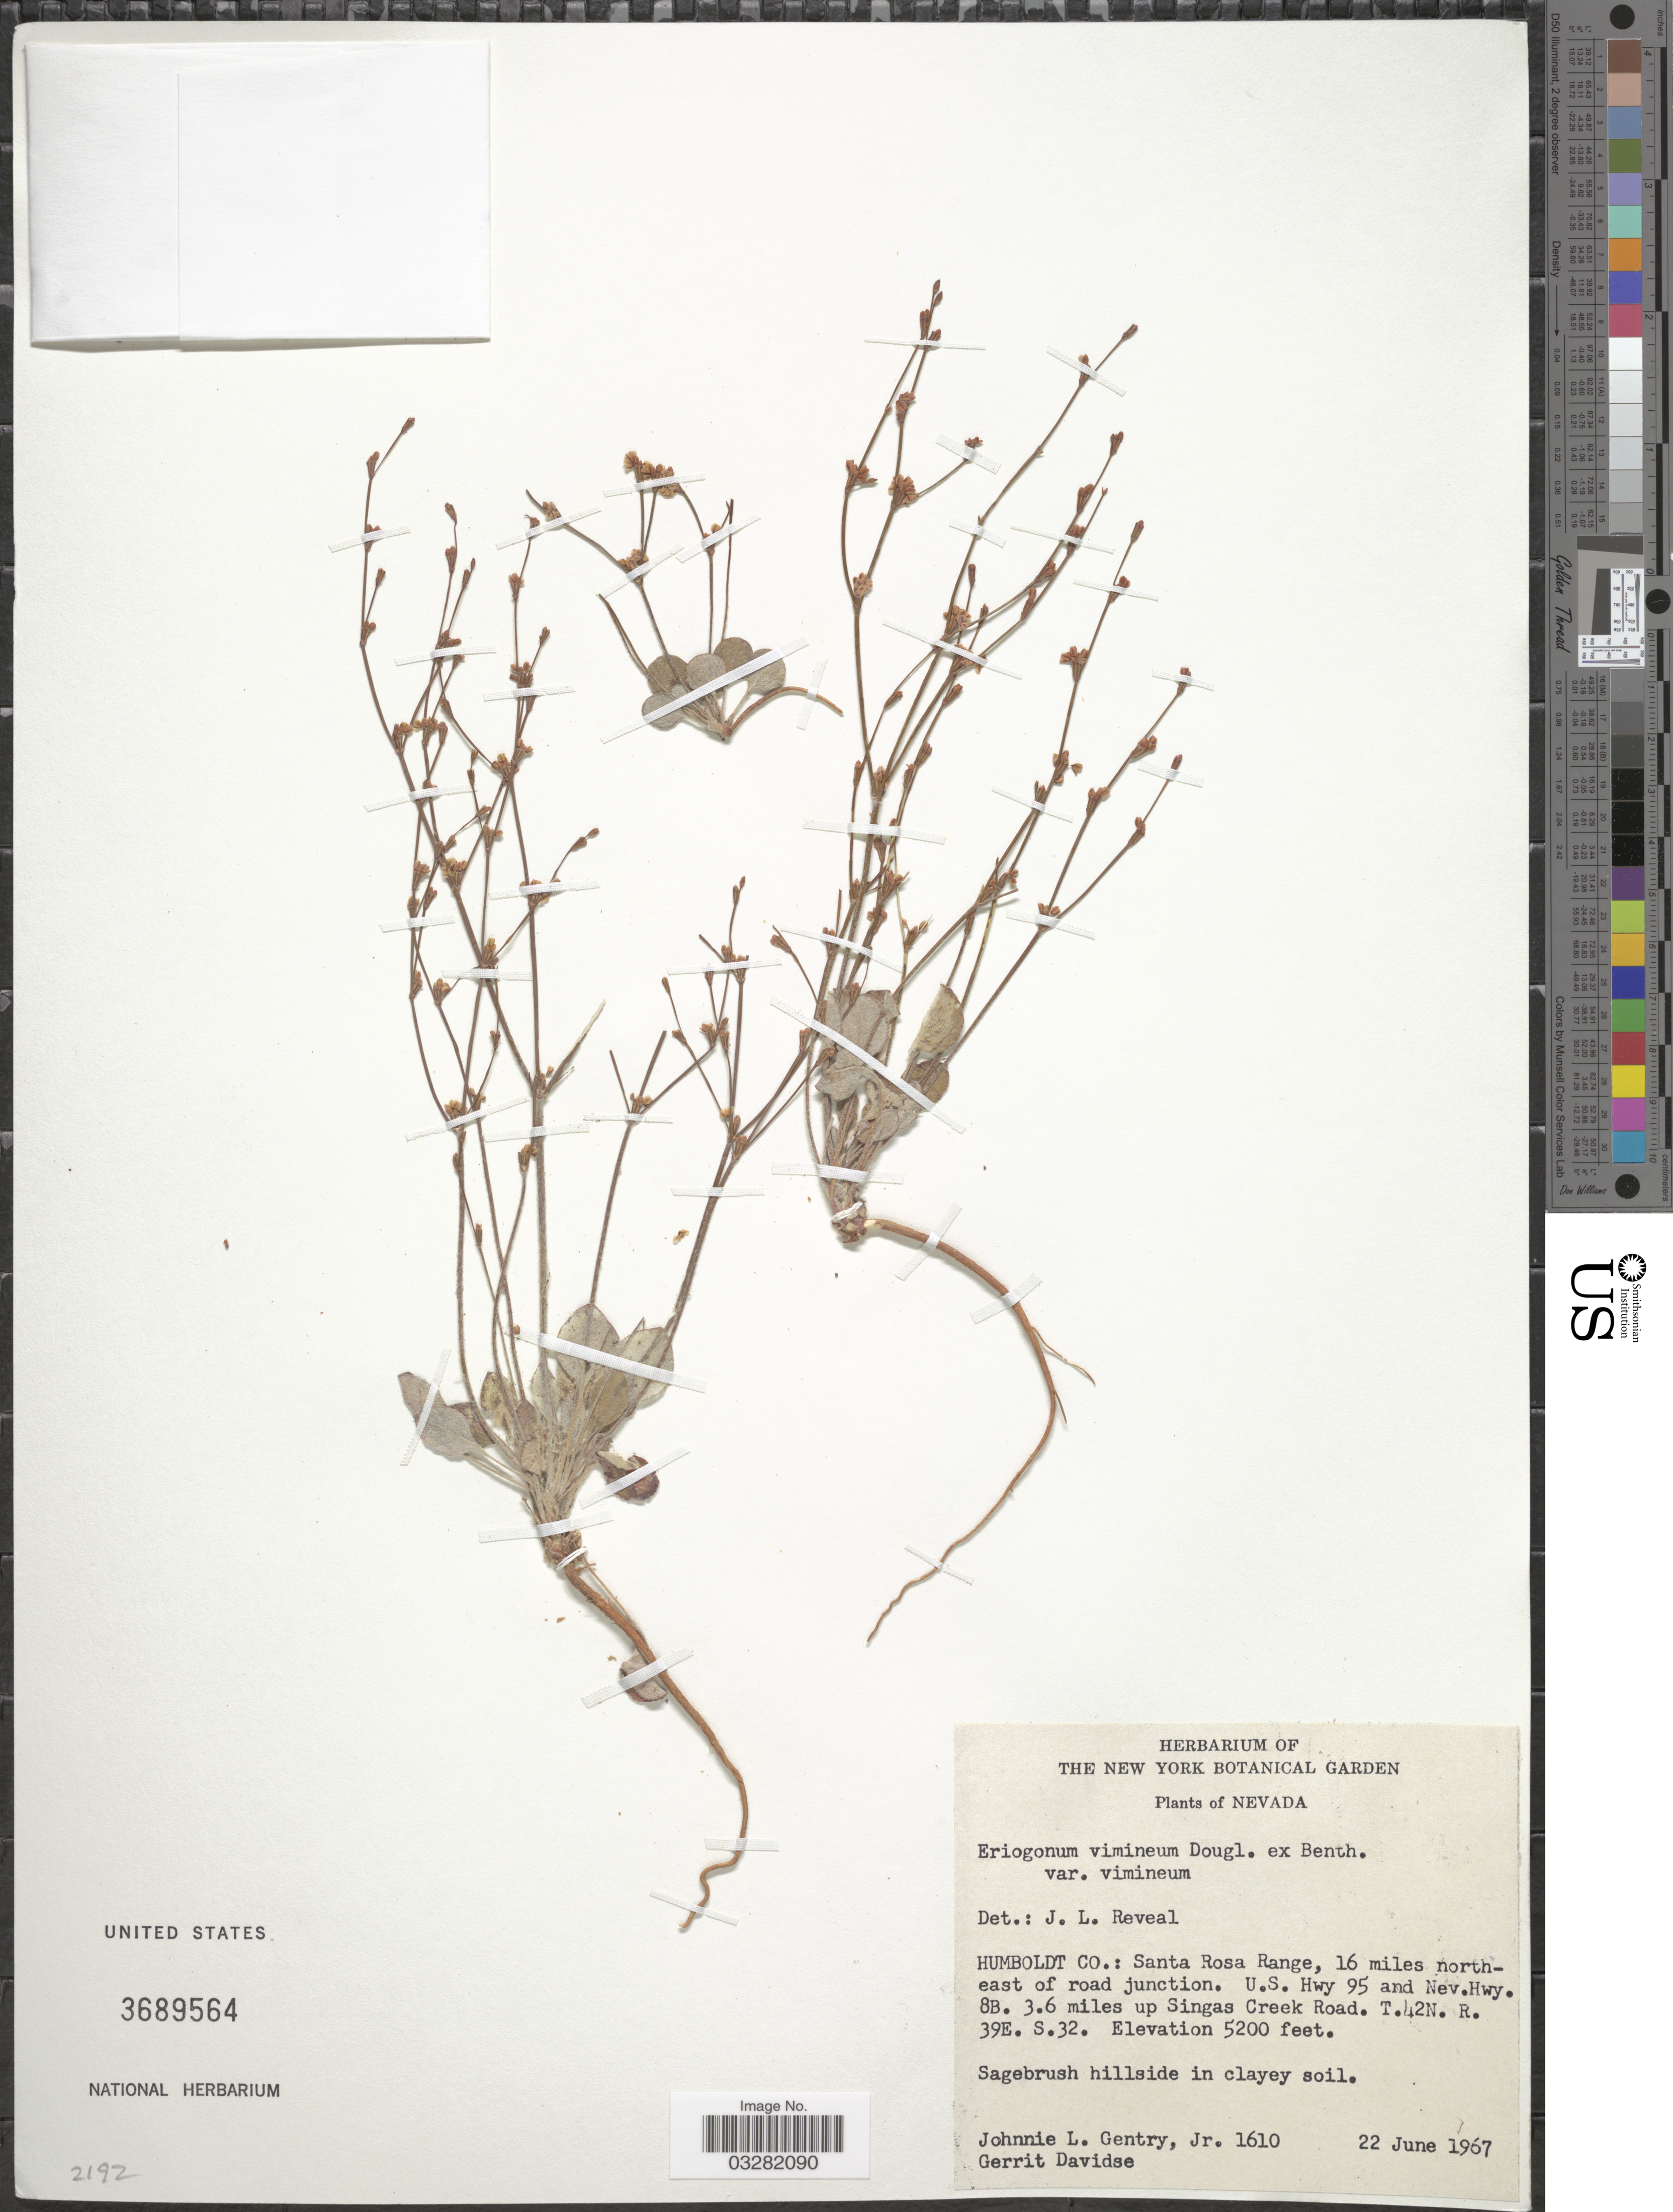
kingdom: Plantae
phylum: Tracheophyta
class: Magnoliopsida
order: Caryophyllales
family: Polygonaceae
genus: Eriogonum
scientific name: Eriogonum vimineum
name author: Douglas ex Benth.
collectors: J. L. Gentry & G. Davidse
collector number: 1610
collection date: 1967-06-22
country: United States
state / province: Nevada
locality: Humboldt Co.: Santa Rosa Range, 16 miles north-east of road junction. U.S. Hwy 95 and Nev. Hwy. 8B. 3.6 miles up Singas Creek Road. T.42N. R.39E. S.32.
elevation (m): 1585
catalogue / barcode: US 3689564